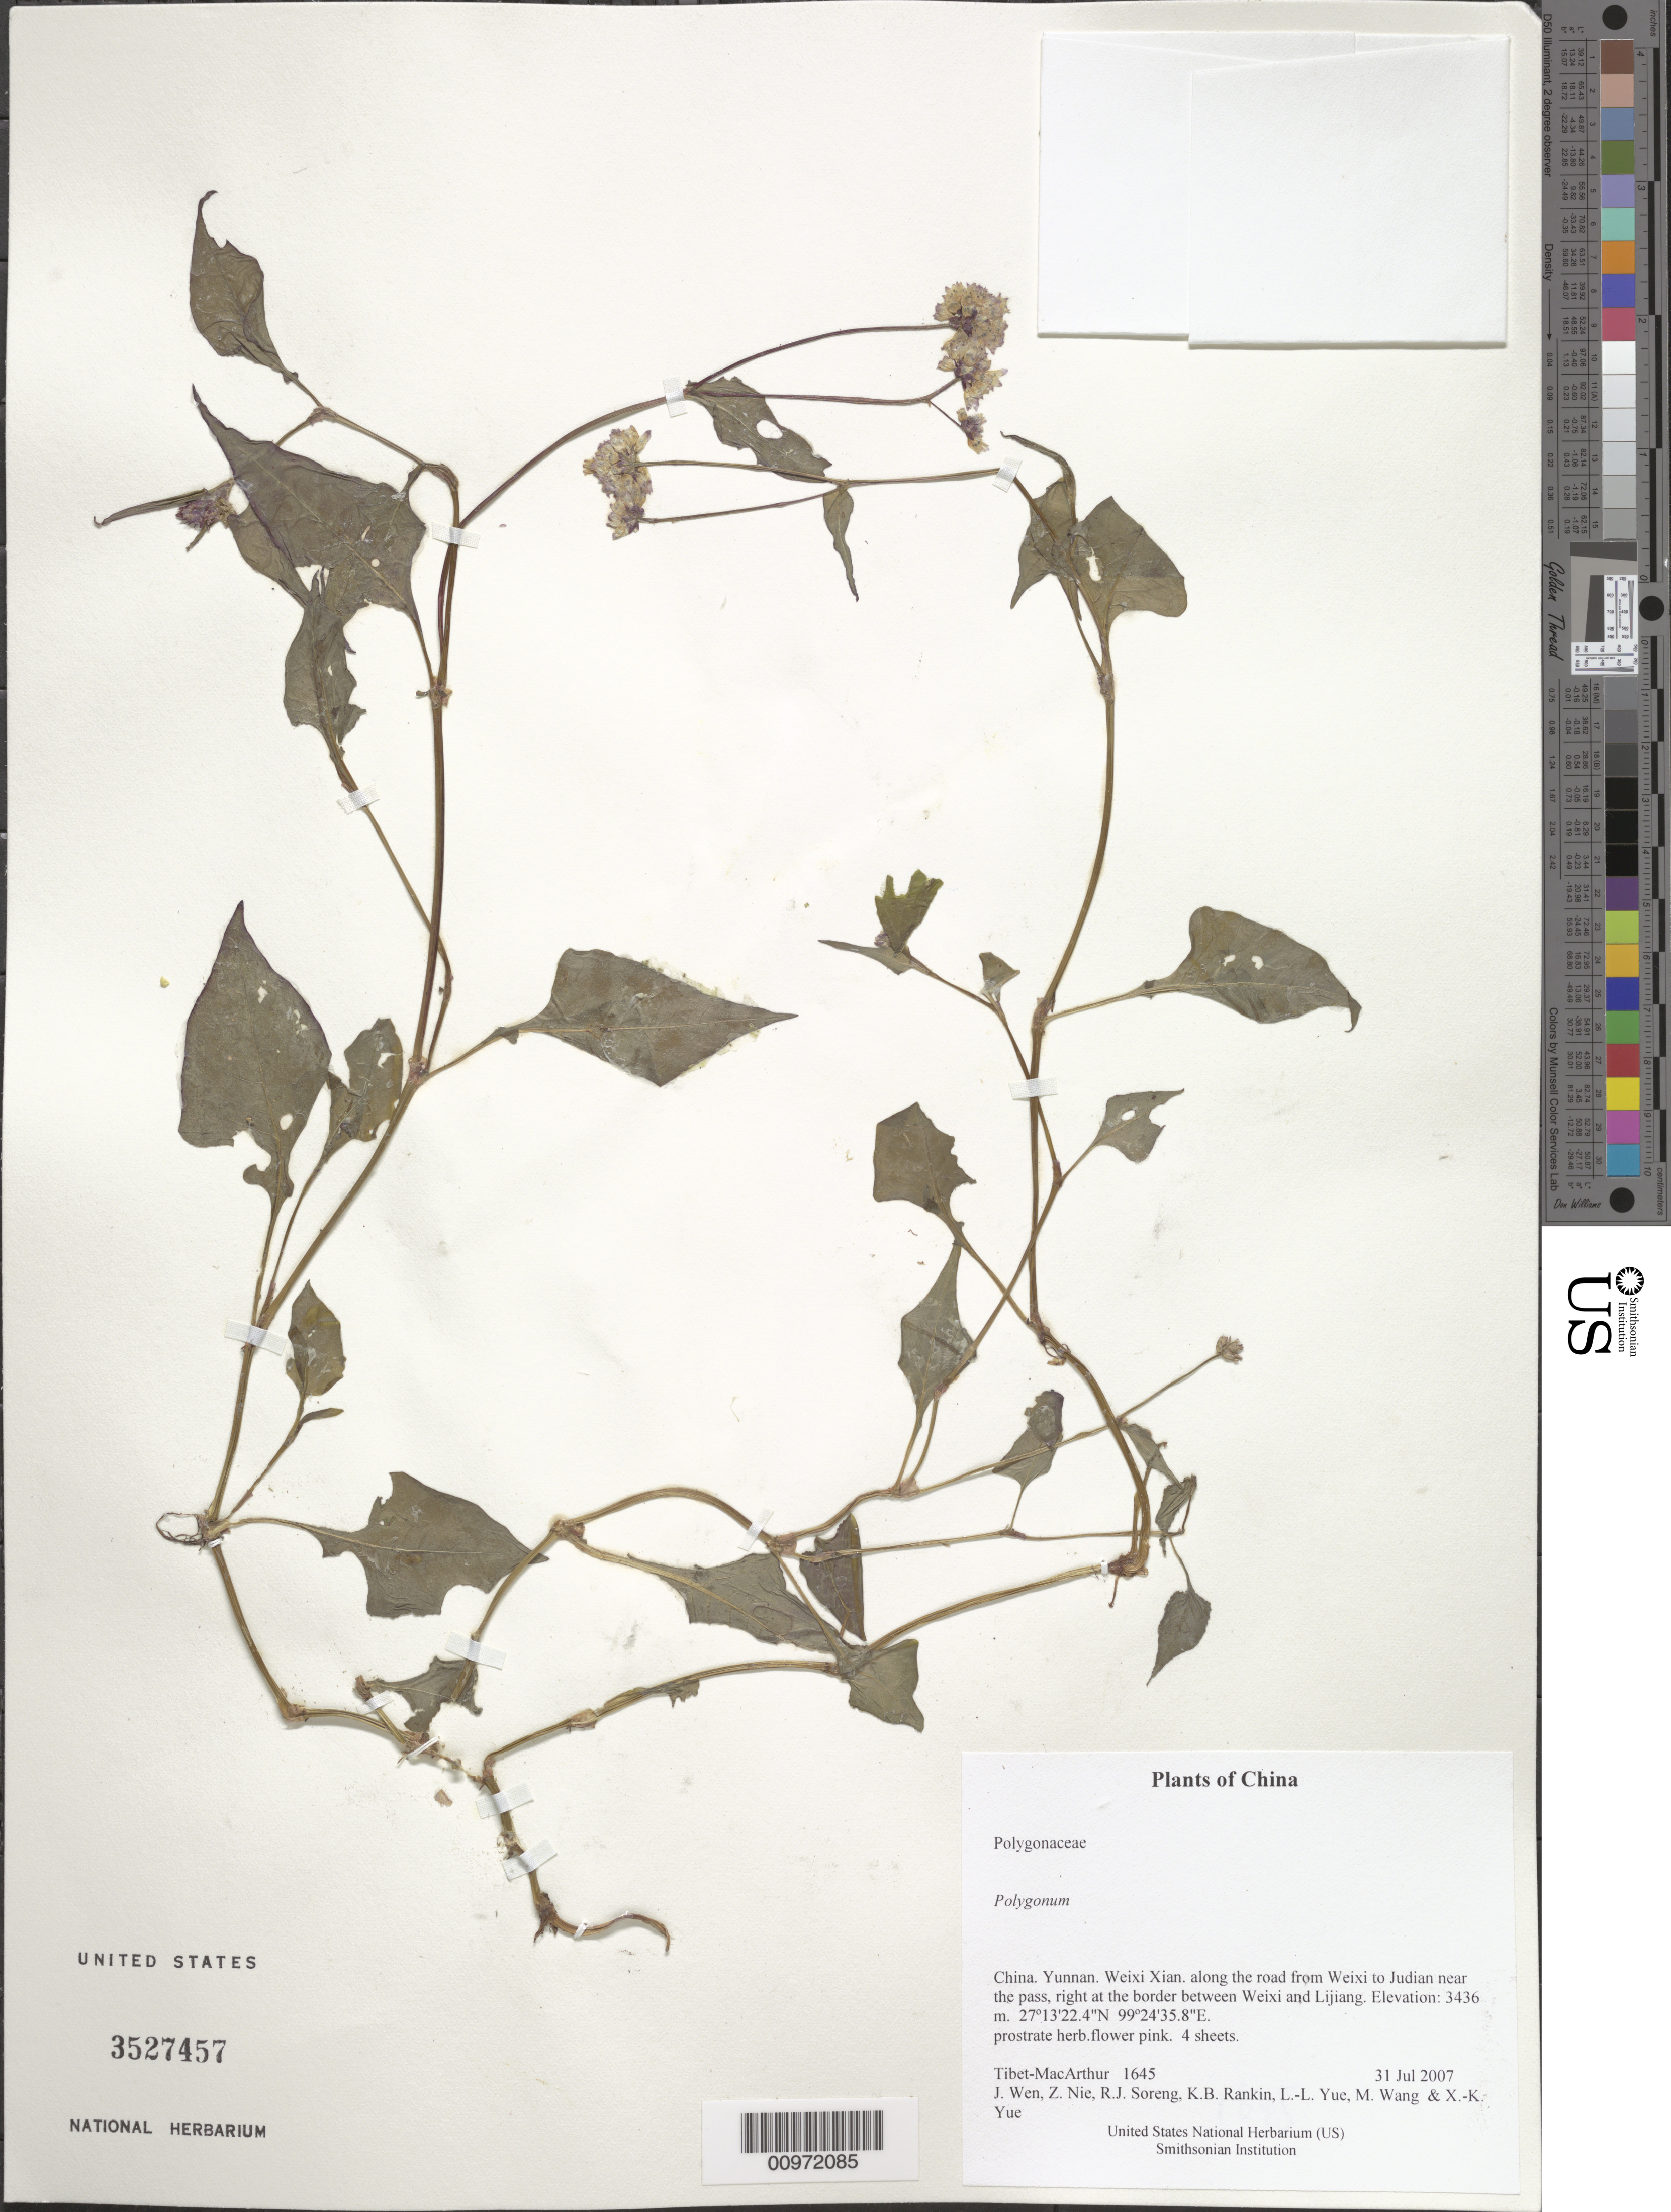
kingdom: Plantae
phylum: Tracheophyta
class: Magnoliopsida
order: Caryophyllales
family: Polygonaceae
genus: Polygonum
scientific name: Polygonum sp.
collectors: Tibet-MacArthur, J. Wen, Z. Nie, R. J. Soreng, K. Rankin, L. Yue, M. Wang & X. Yue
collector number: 1645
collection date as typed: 31 Jul 2007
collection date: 2007-07-31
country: China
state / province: Yunnan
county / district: Weixi Xian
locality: along the road from Weixi to Judian near the pass, right at the border between Weixi and Lijiang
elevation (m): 3436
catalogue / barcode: US 3527457